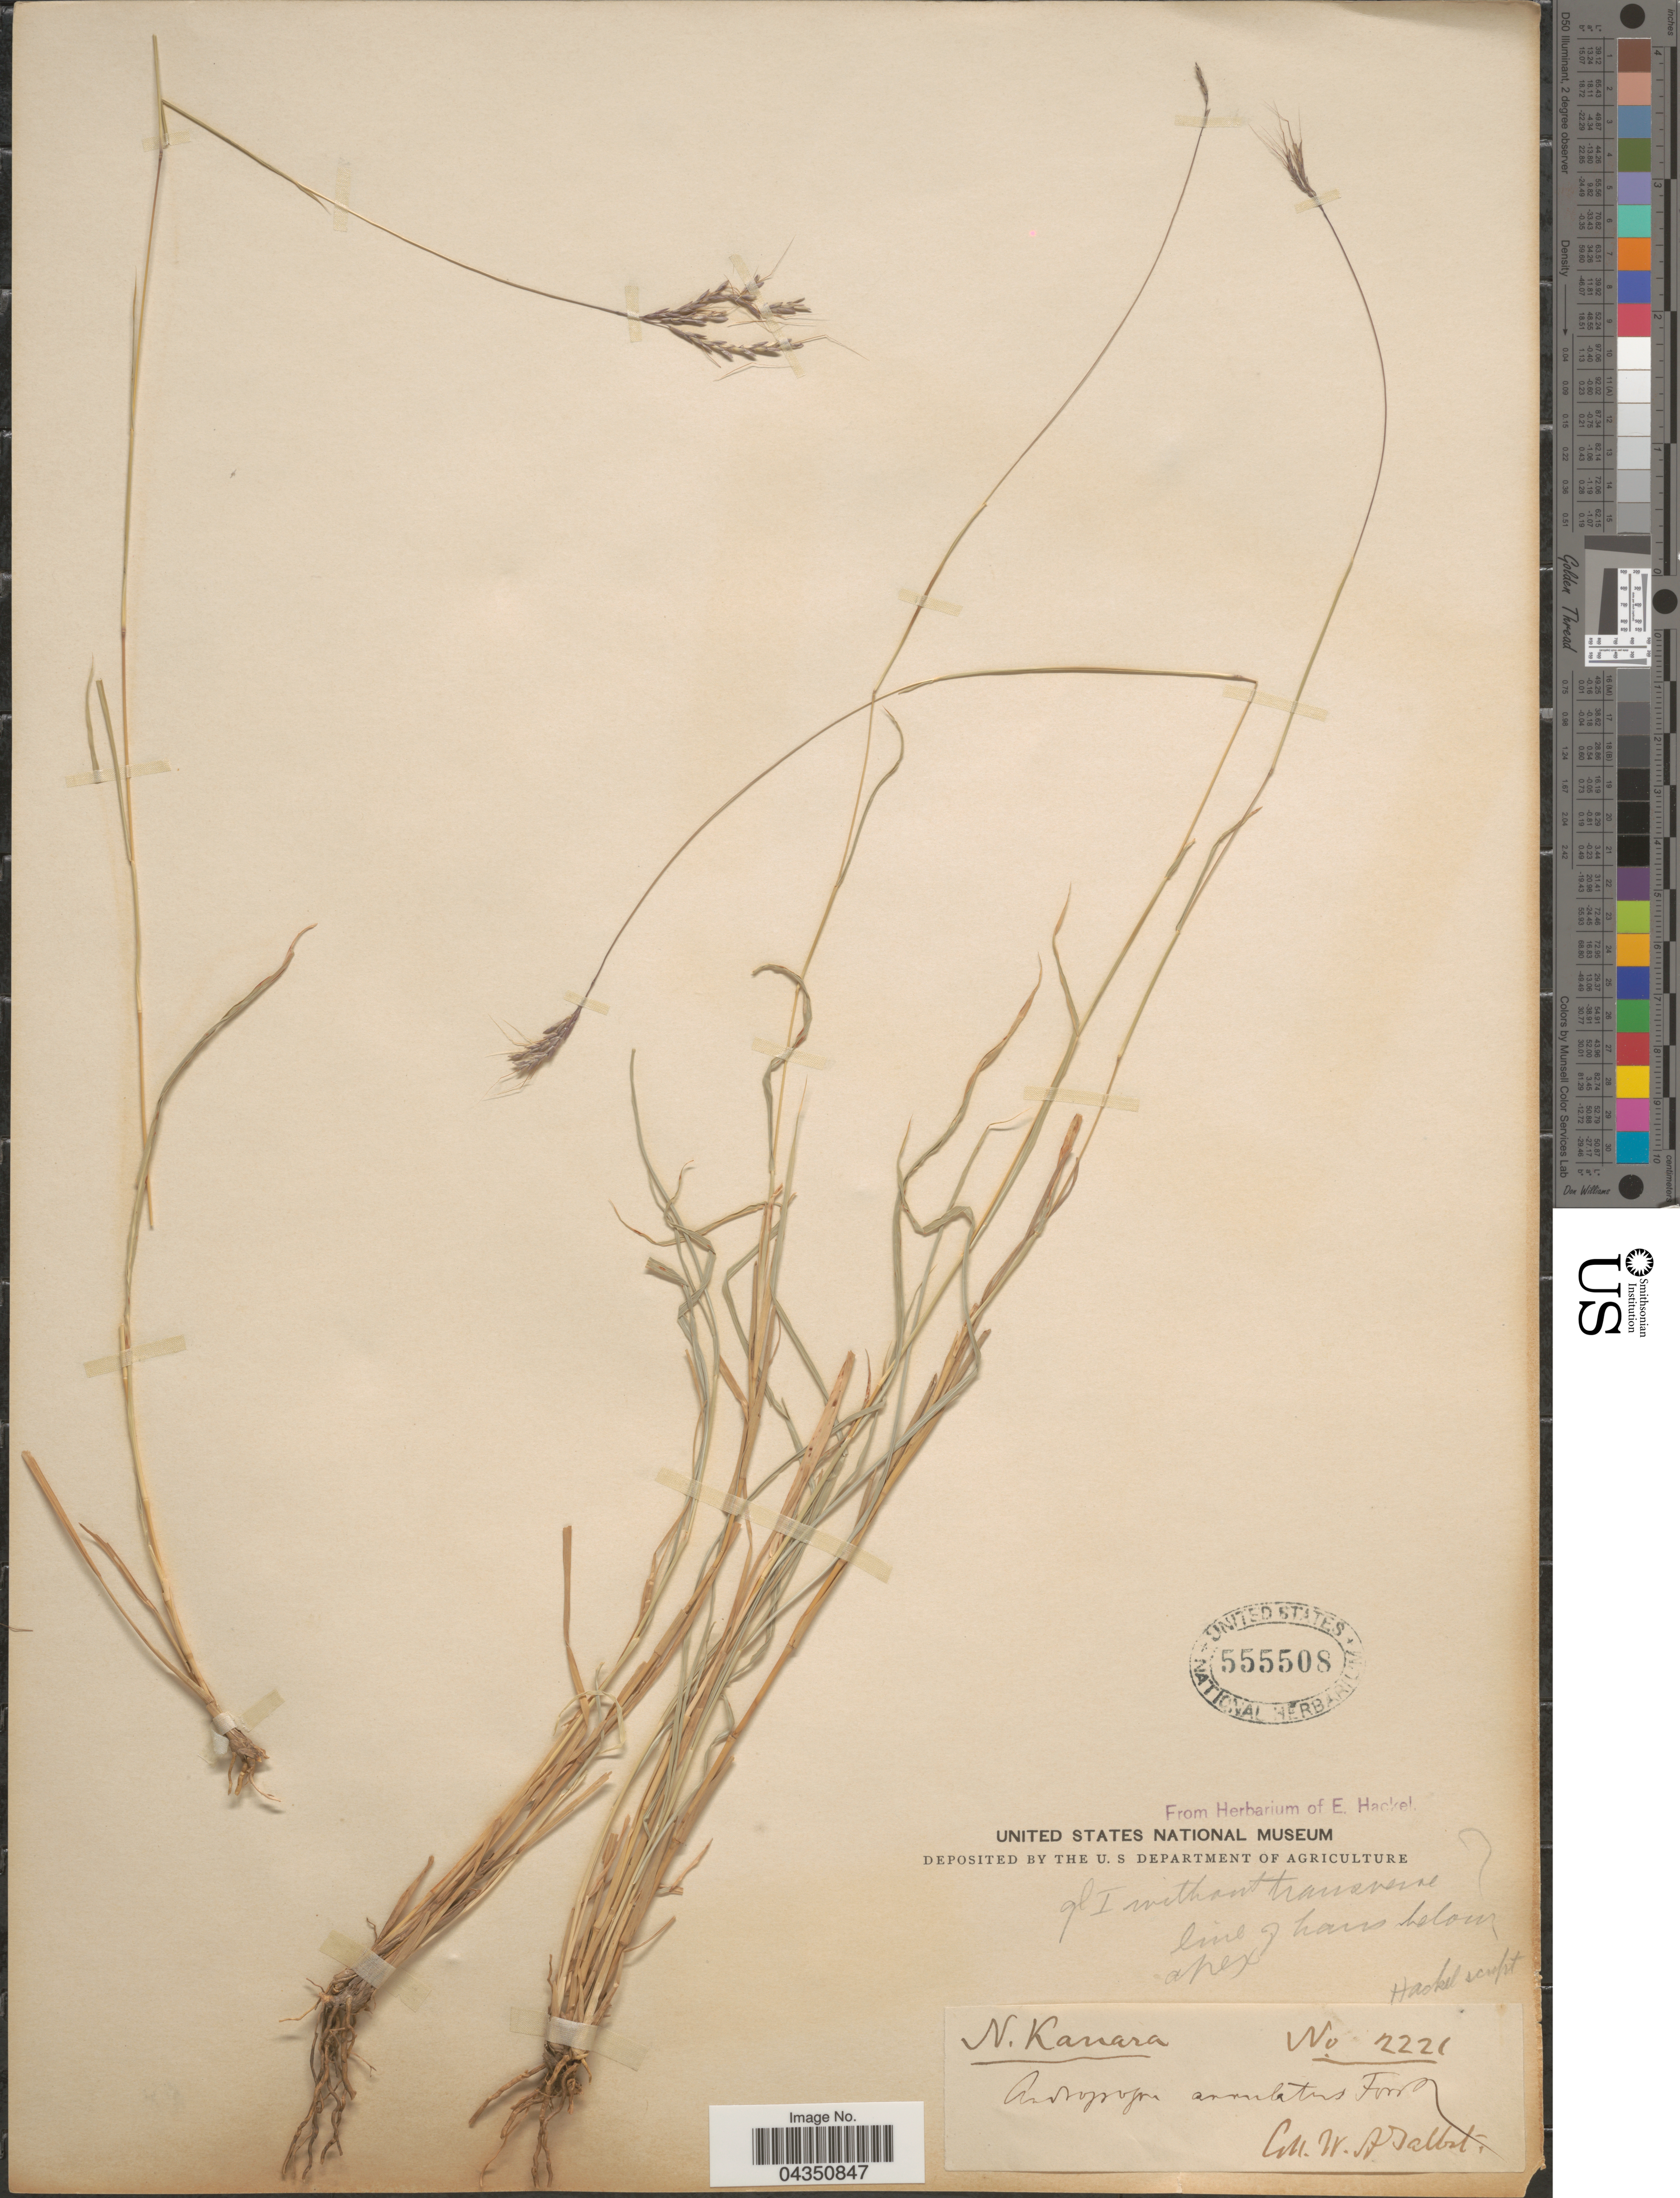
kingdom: Plantae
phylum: Tracheophyta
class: Liliopsida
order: Poales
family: Poaceae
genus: Dichanthium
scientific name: Dichanthium annulatum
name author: (Forssk.) Stapf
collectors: W. Talbot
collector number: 2221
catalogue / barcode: US 555508